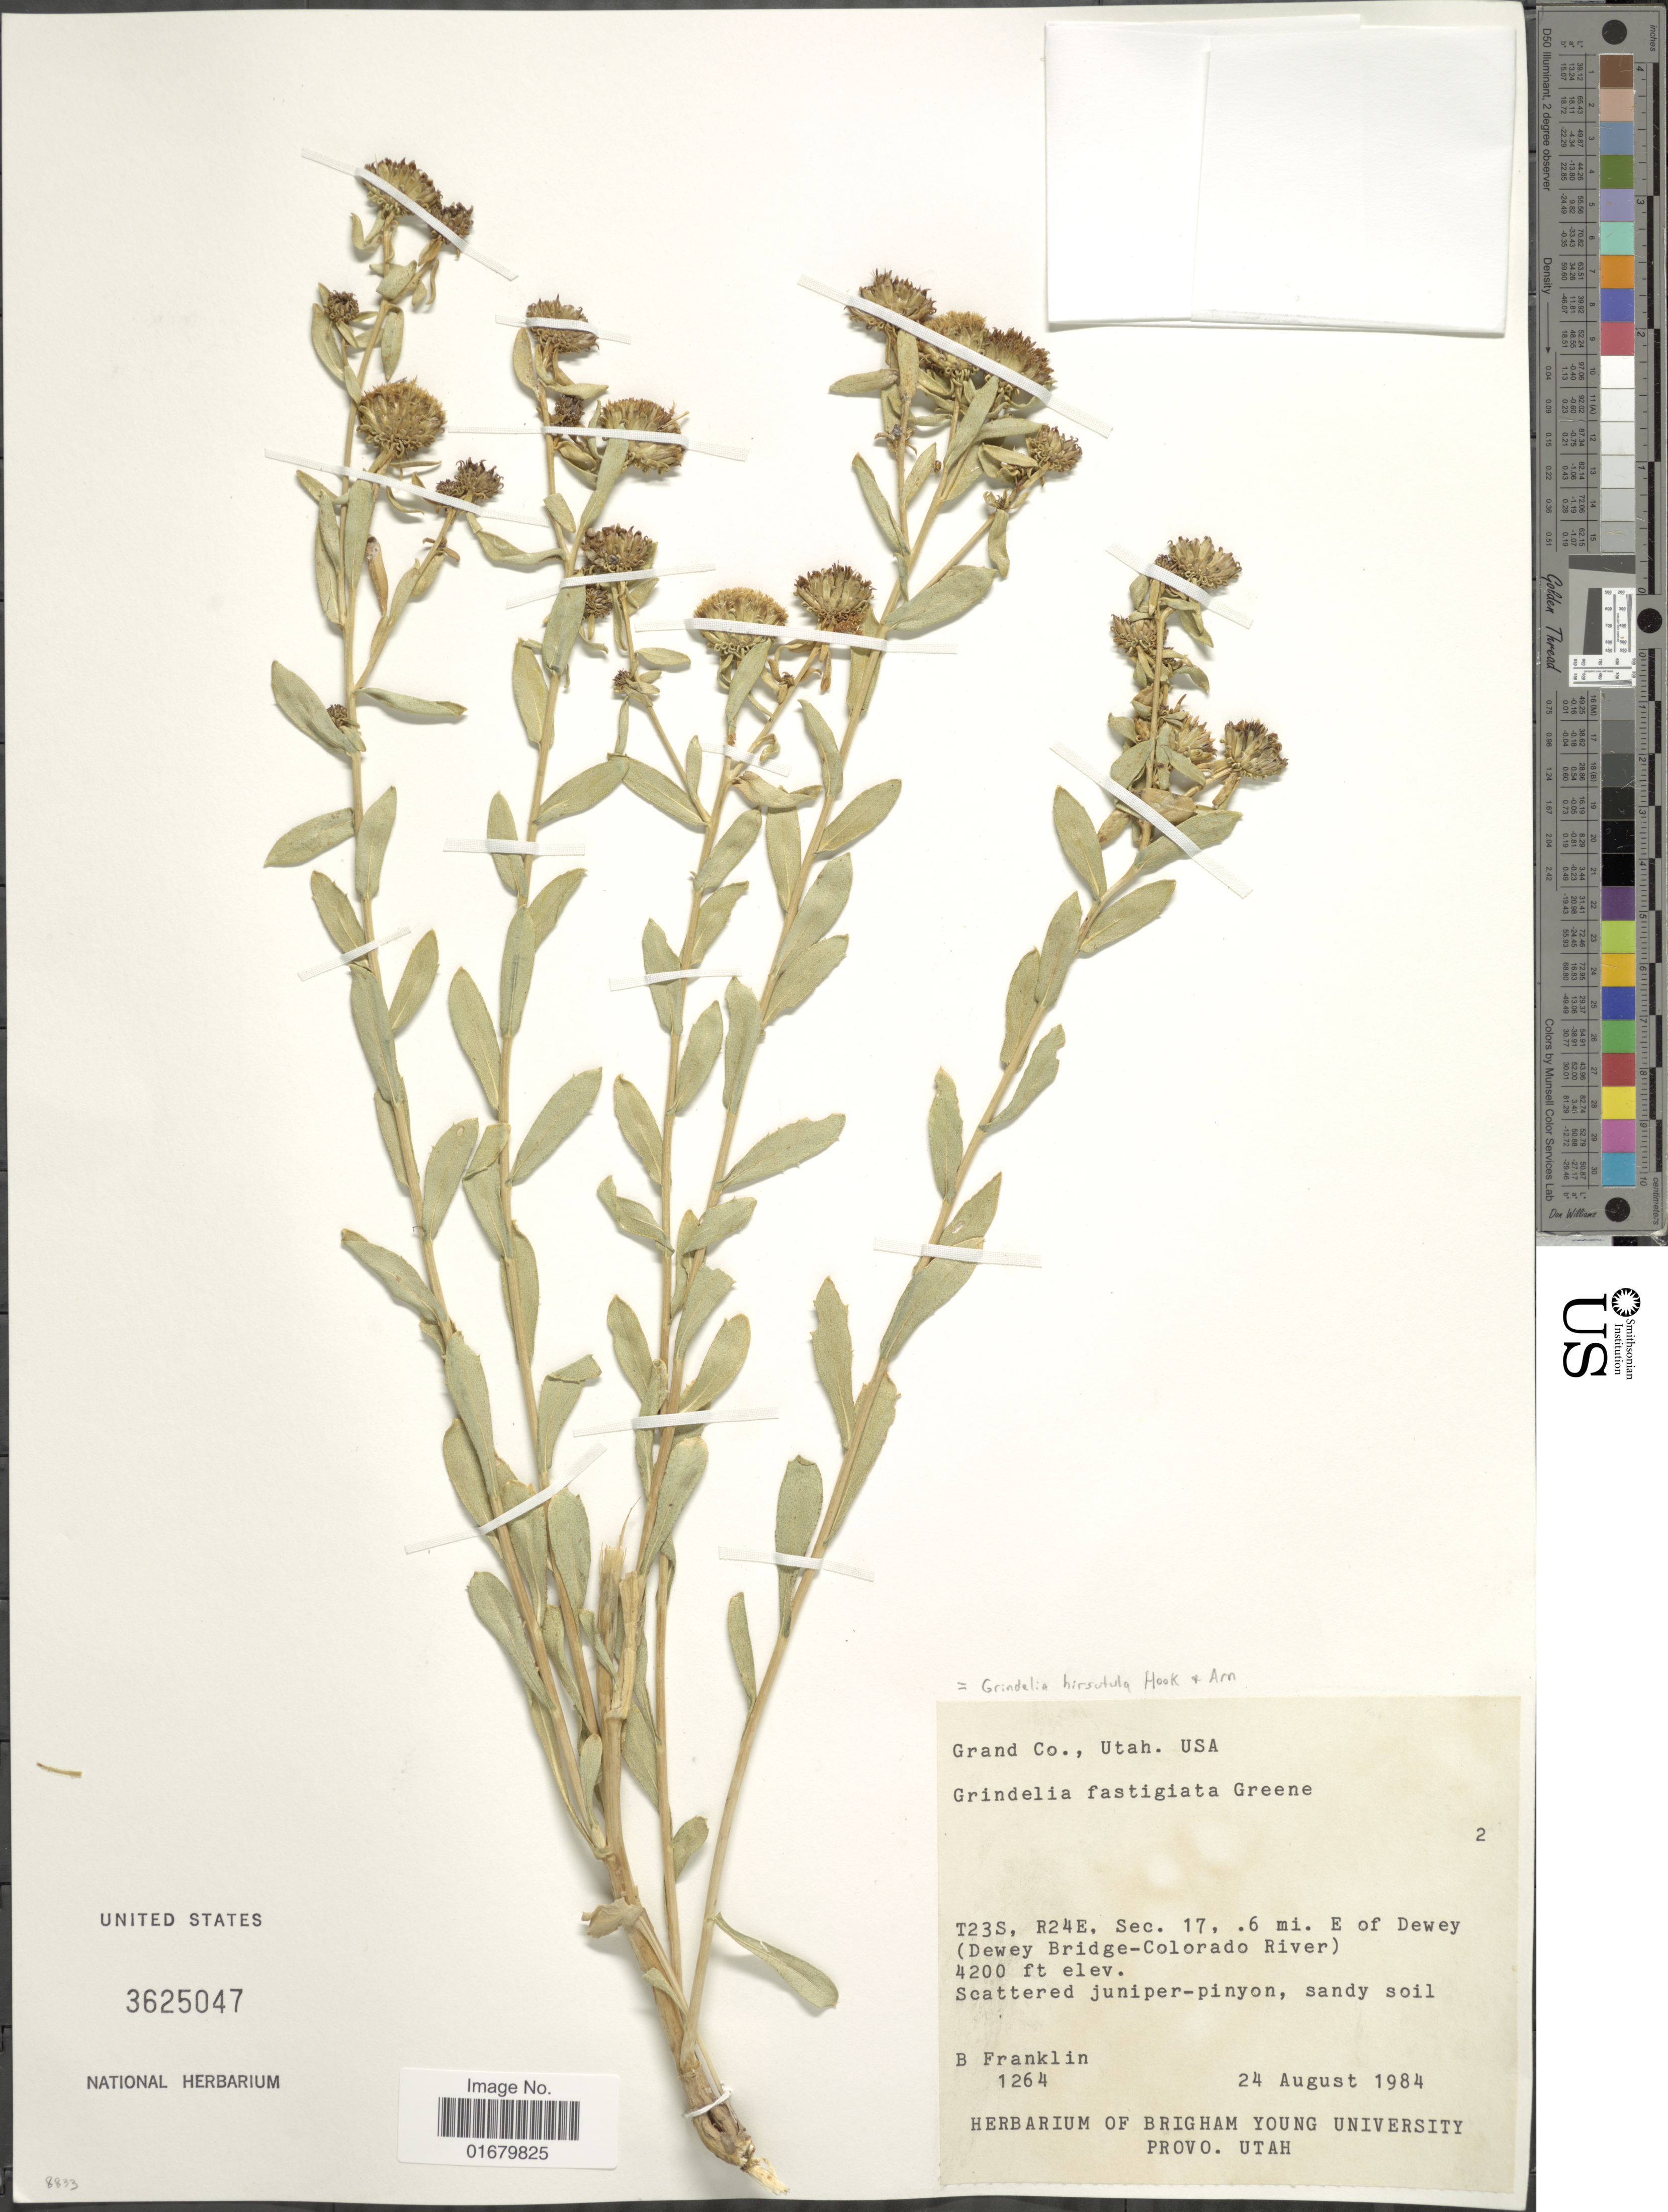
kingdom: Plantae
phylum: Tracheophyta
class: Magnoliopsida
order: Asterales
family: Asteraceae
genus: Grindelia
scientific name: Grindelia hirsutula var. hirsutula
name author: Hook. & Arn.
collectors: B. Franklin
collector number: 1264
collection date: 1984-08-24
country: United States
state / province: Utah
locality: Grand Co., T23S, R24E, Sec 17, . 6 mi. E of Dewey (Dewey Bridge-Colorado River).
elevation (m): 1280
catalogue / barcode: US 3625047